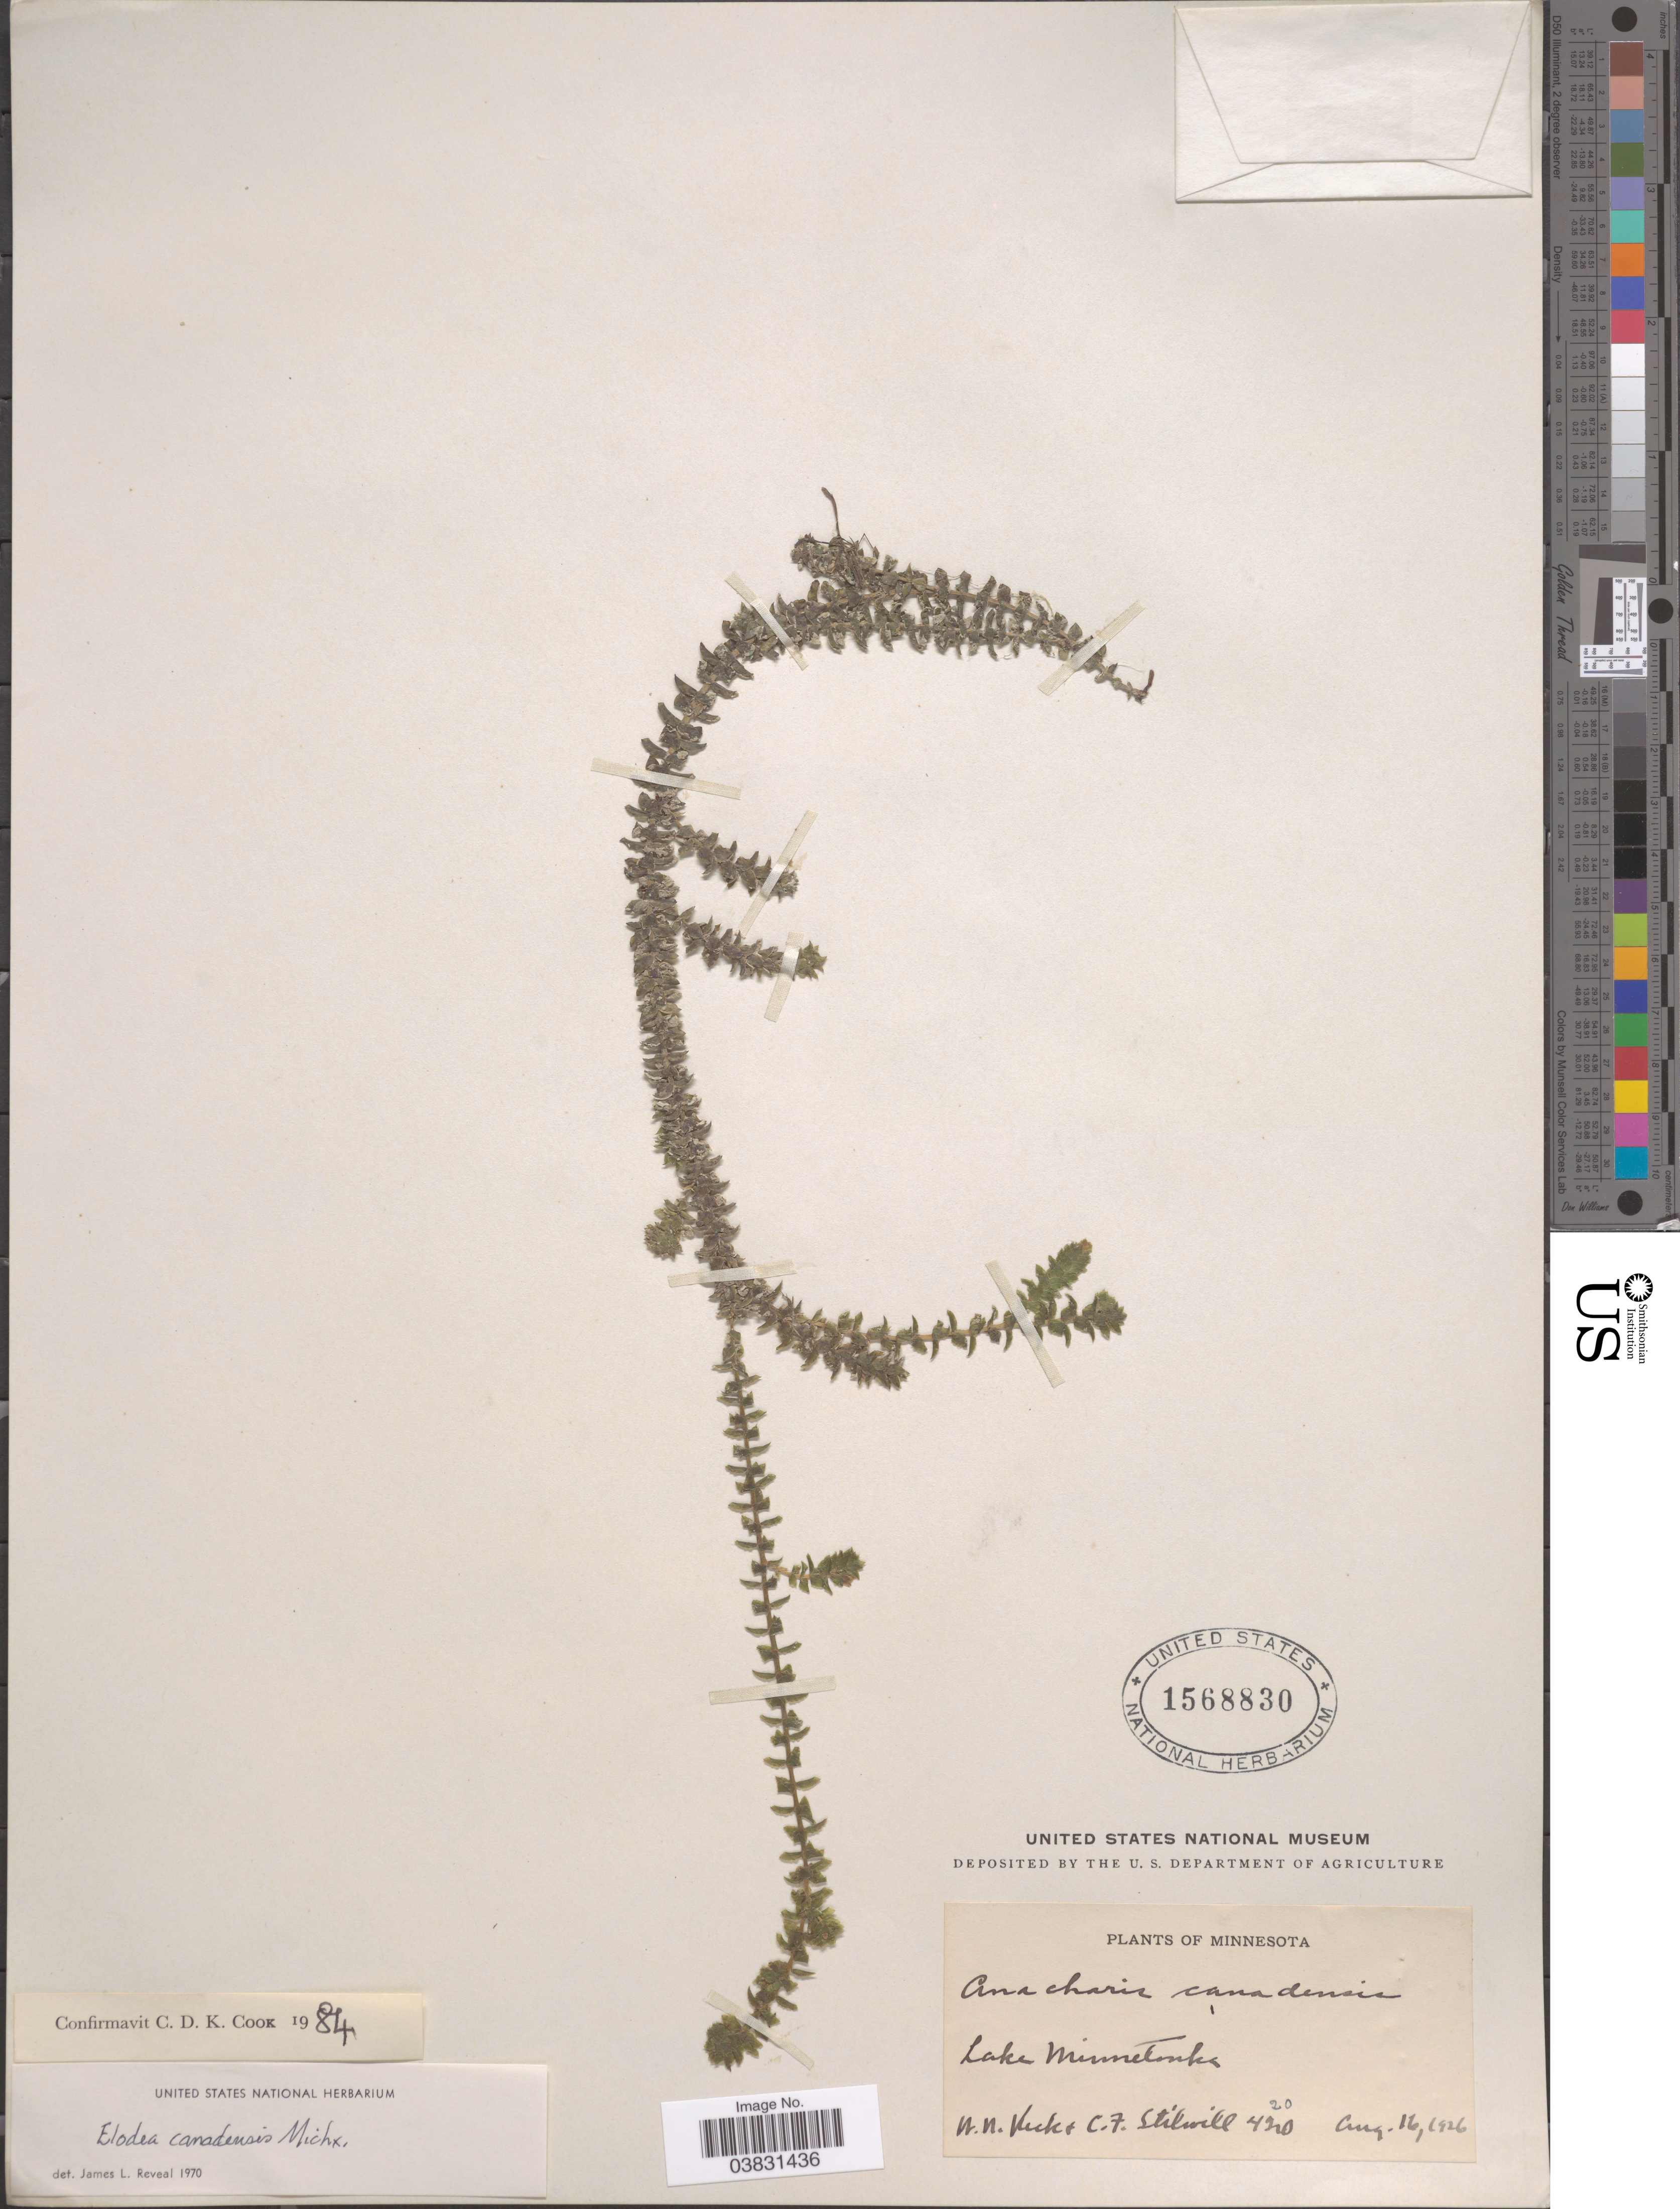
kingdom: Plantae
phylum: Tracheophyta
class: Liliopsida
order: Alismatales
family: Hydrocharitaceae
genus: Elodea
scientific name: Elodea canadensis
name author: Michx.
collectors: W. Kick & C. Stilwill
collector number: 420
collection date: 1926-08-16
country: United States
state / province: Minnesota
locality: Lake Minnetonka.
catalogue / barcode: US 1568830